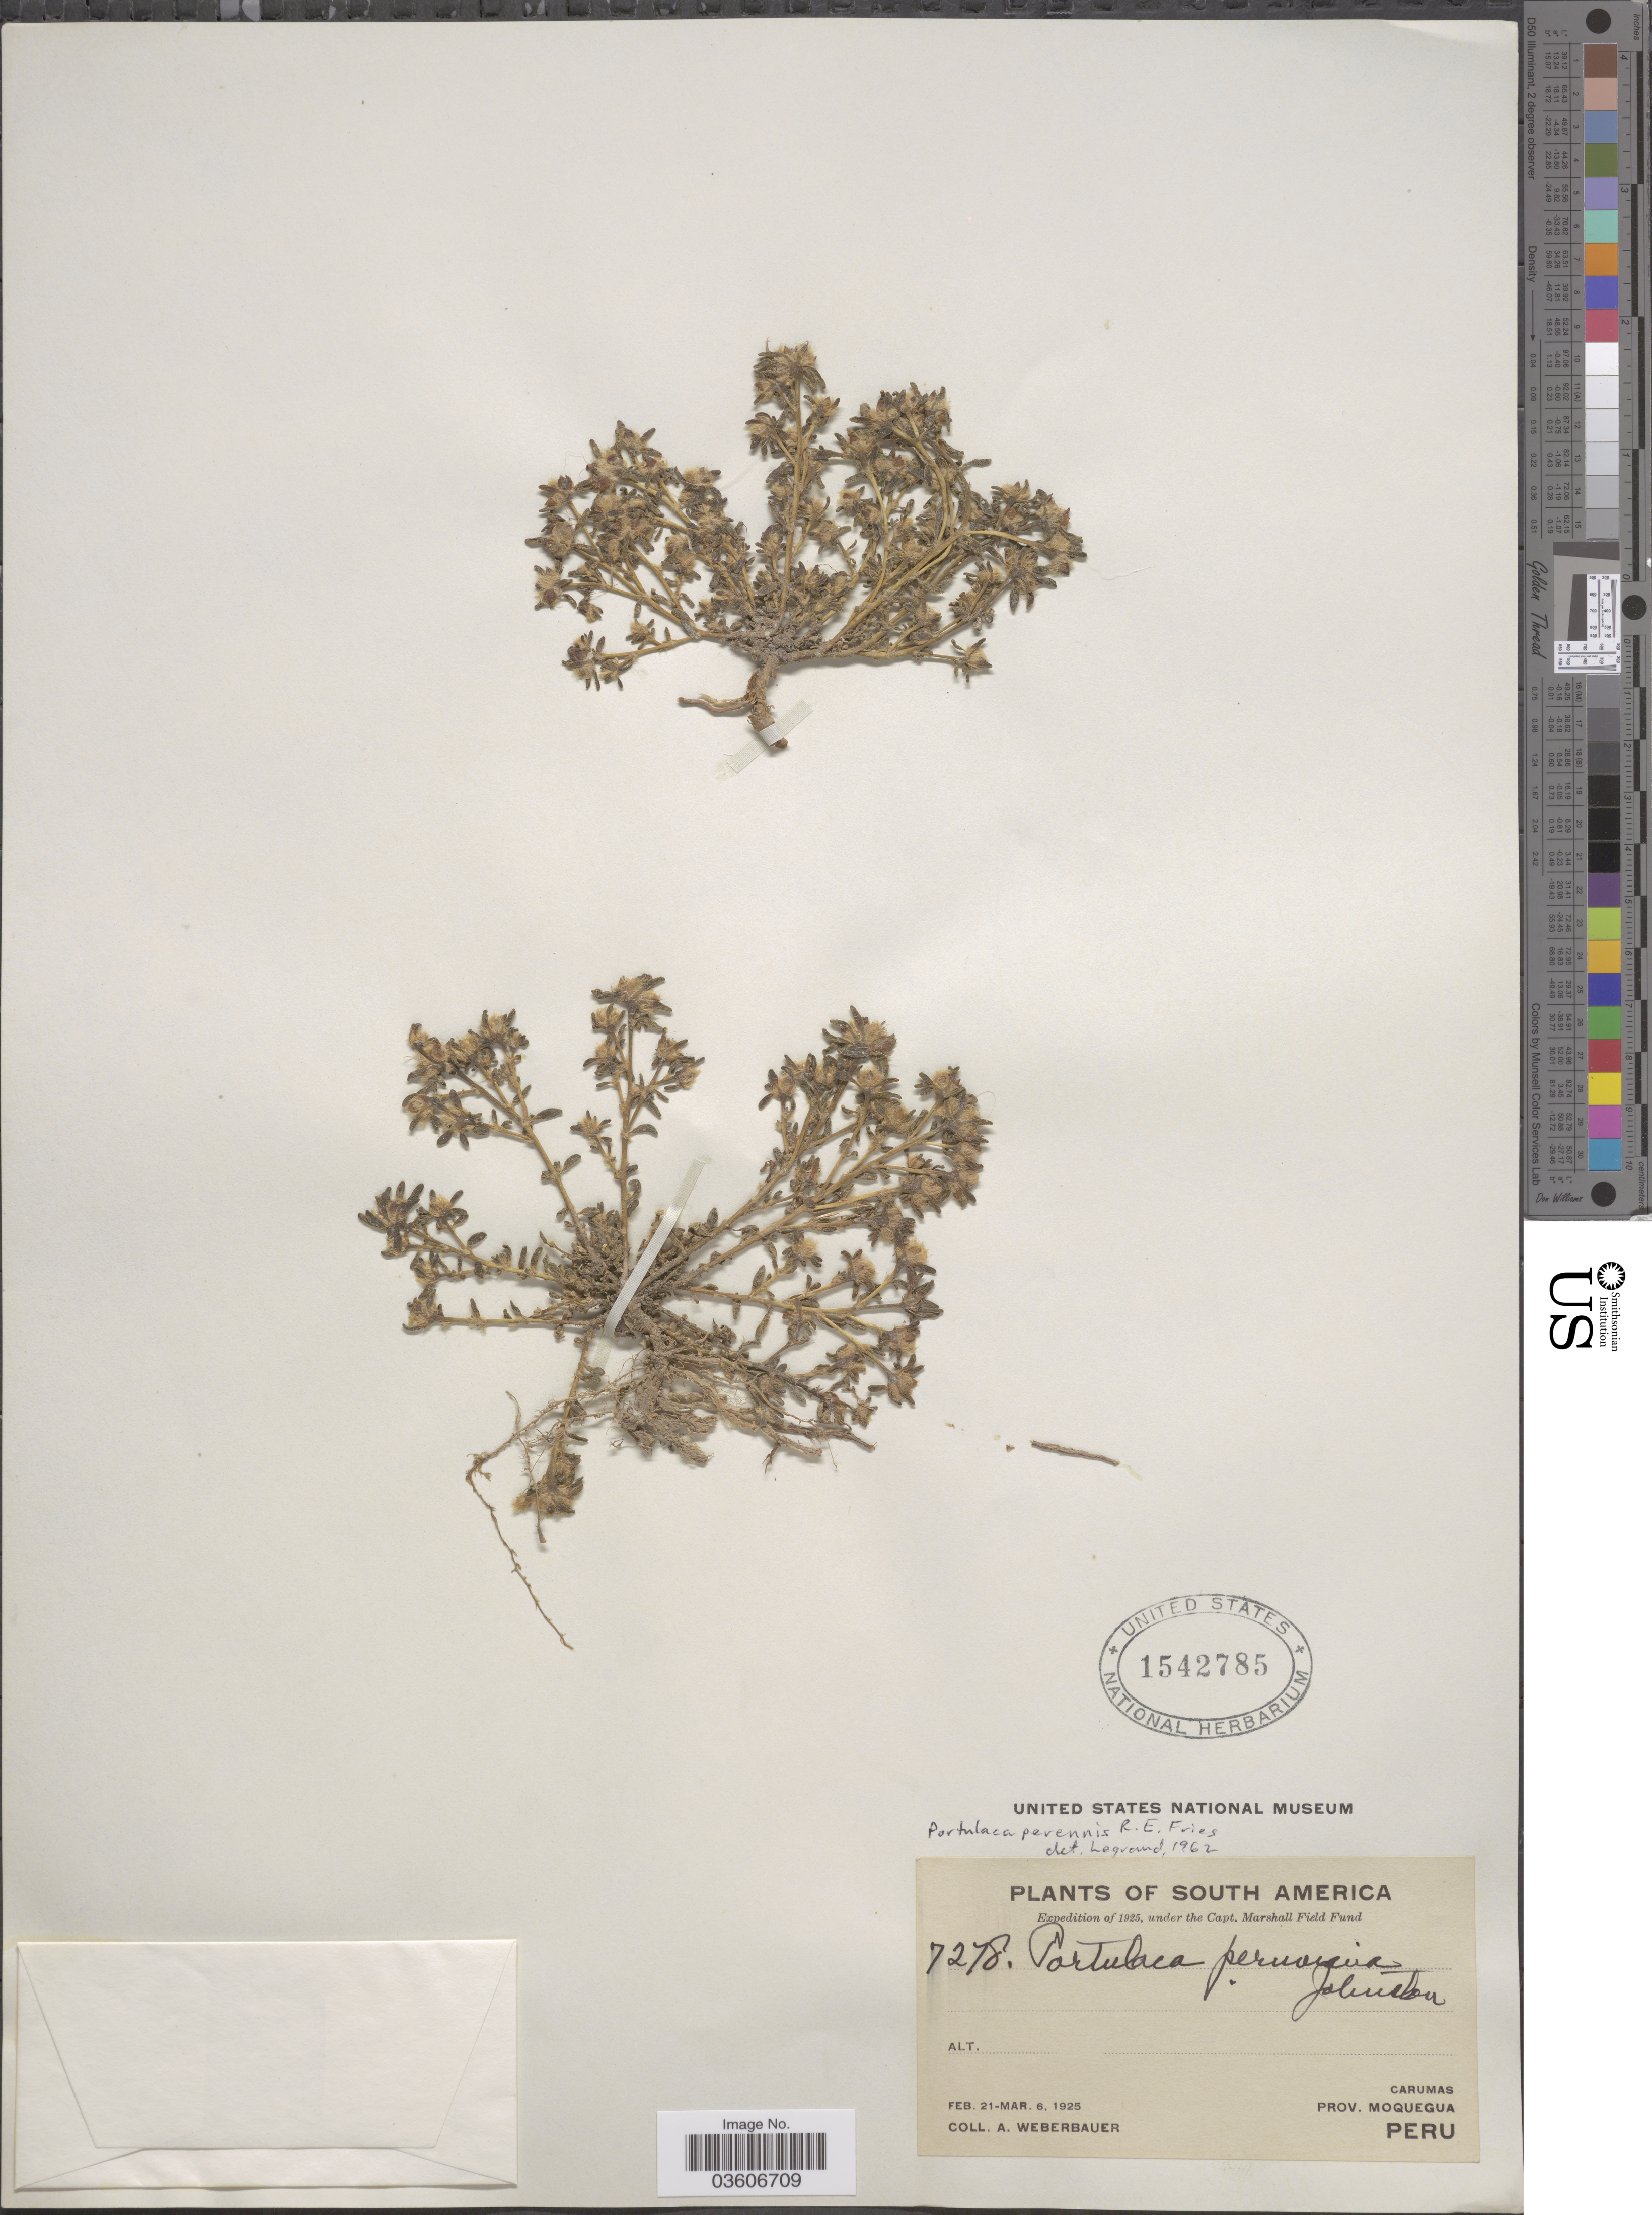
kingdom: Plantae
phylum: Tracheophyta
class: Magnoliopsida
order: Caryophyllales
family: Portulacaceae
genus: Portulaca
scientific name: Portulaca perennis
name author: R.E. Fr.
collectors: A. Weberbauer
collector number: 7278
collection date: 1925-02-21/1925-03-06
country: Peru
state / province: Moquegua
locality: Carumas.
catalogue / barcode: US 1542785